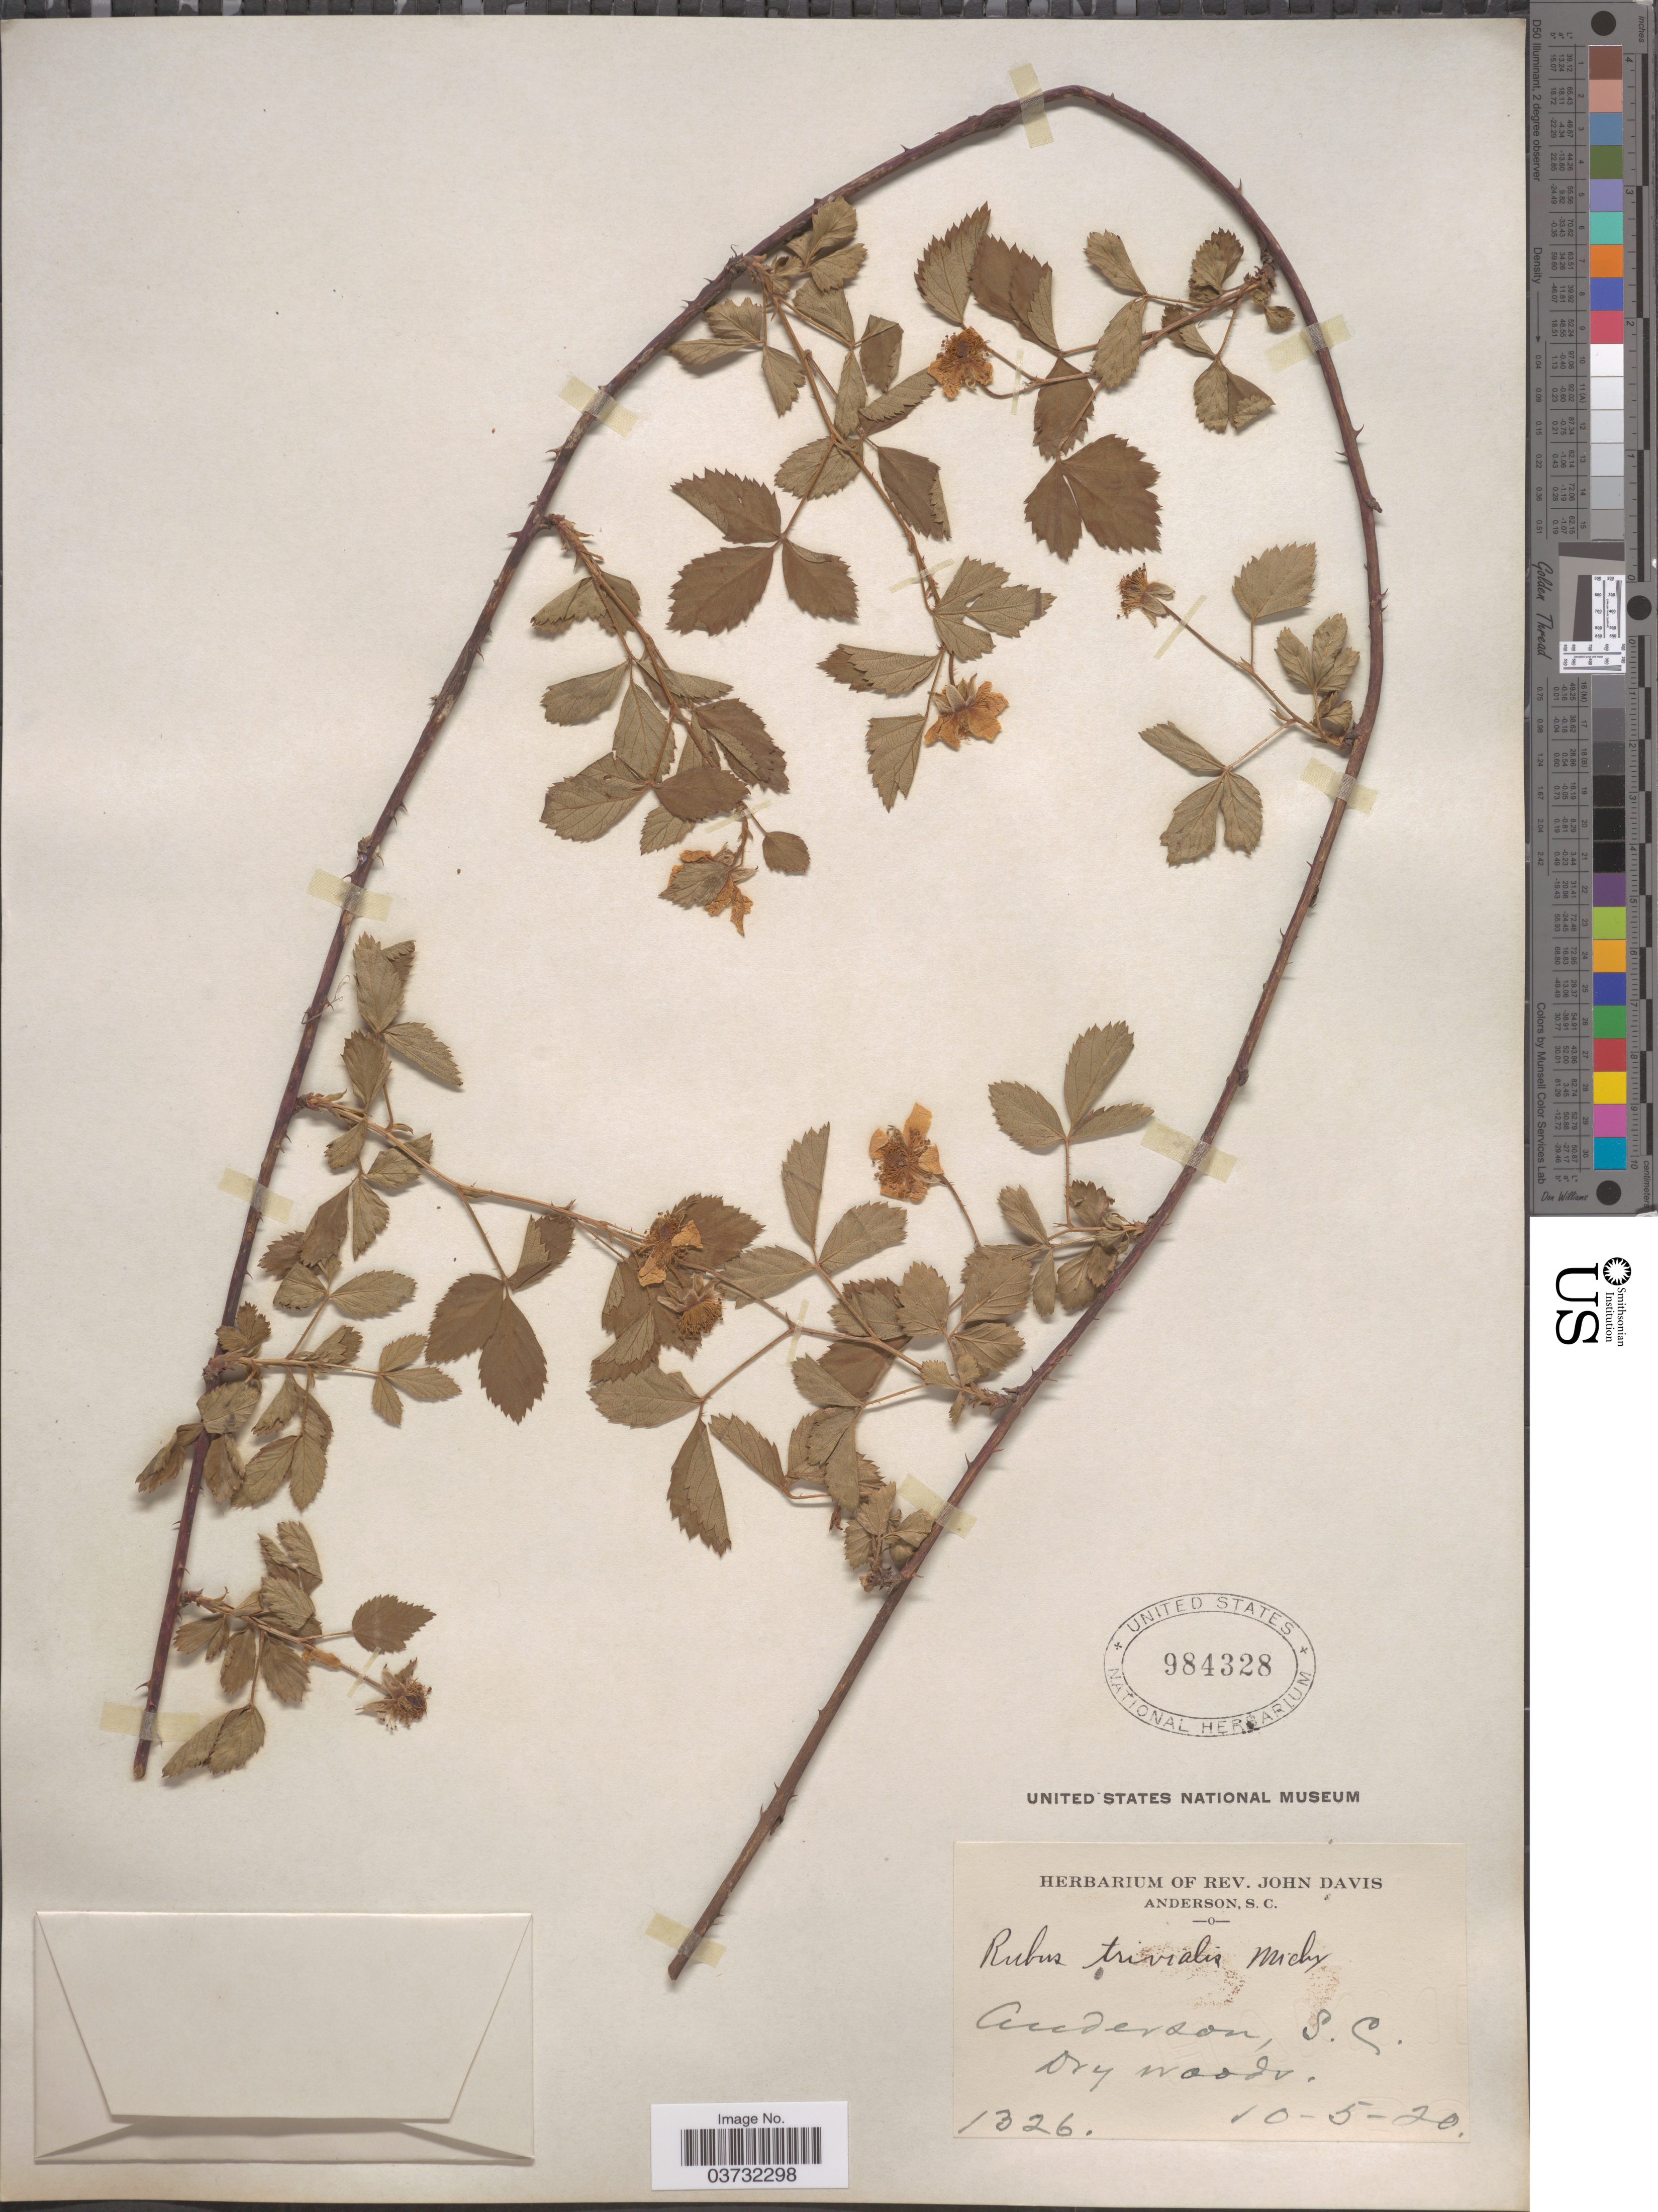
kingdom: Plantae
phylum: Tracheophyta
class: Magnoliopsida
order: Rosales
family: Rosaceae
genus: Rubus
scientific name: Rubus trivialis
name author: Michx.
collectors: ex herb. Rev. John Davis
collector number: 1326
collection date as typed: Transcribed d/m/y: 5/10/20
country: United States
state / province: South Carolina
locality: Anderson.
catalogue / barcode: US 984328